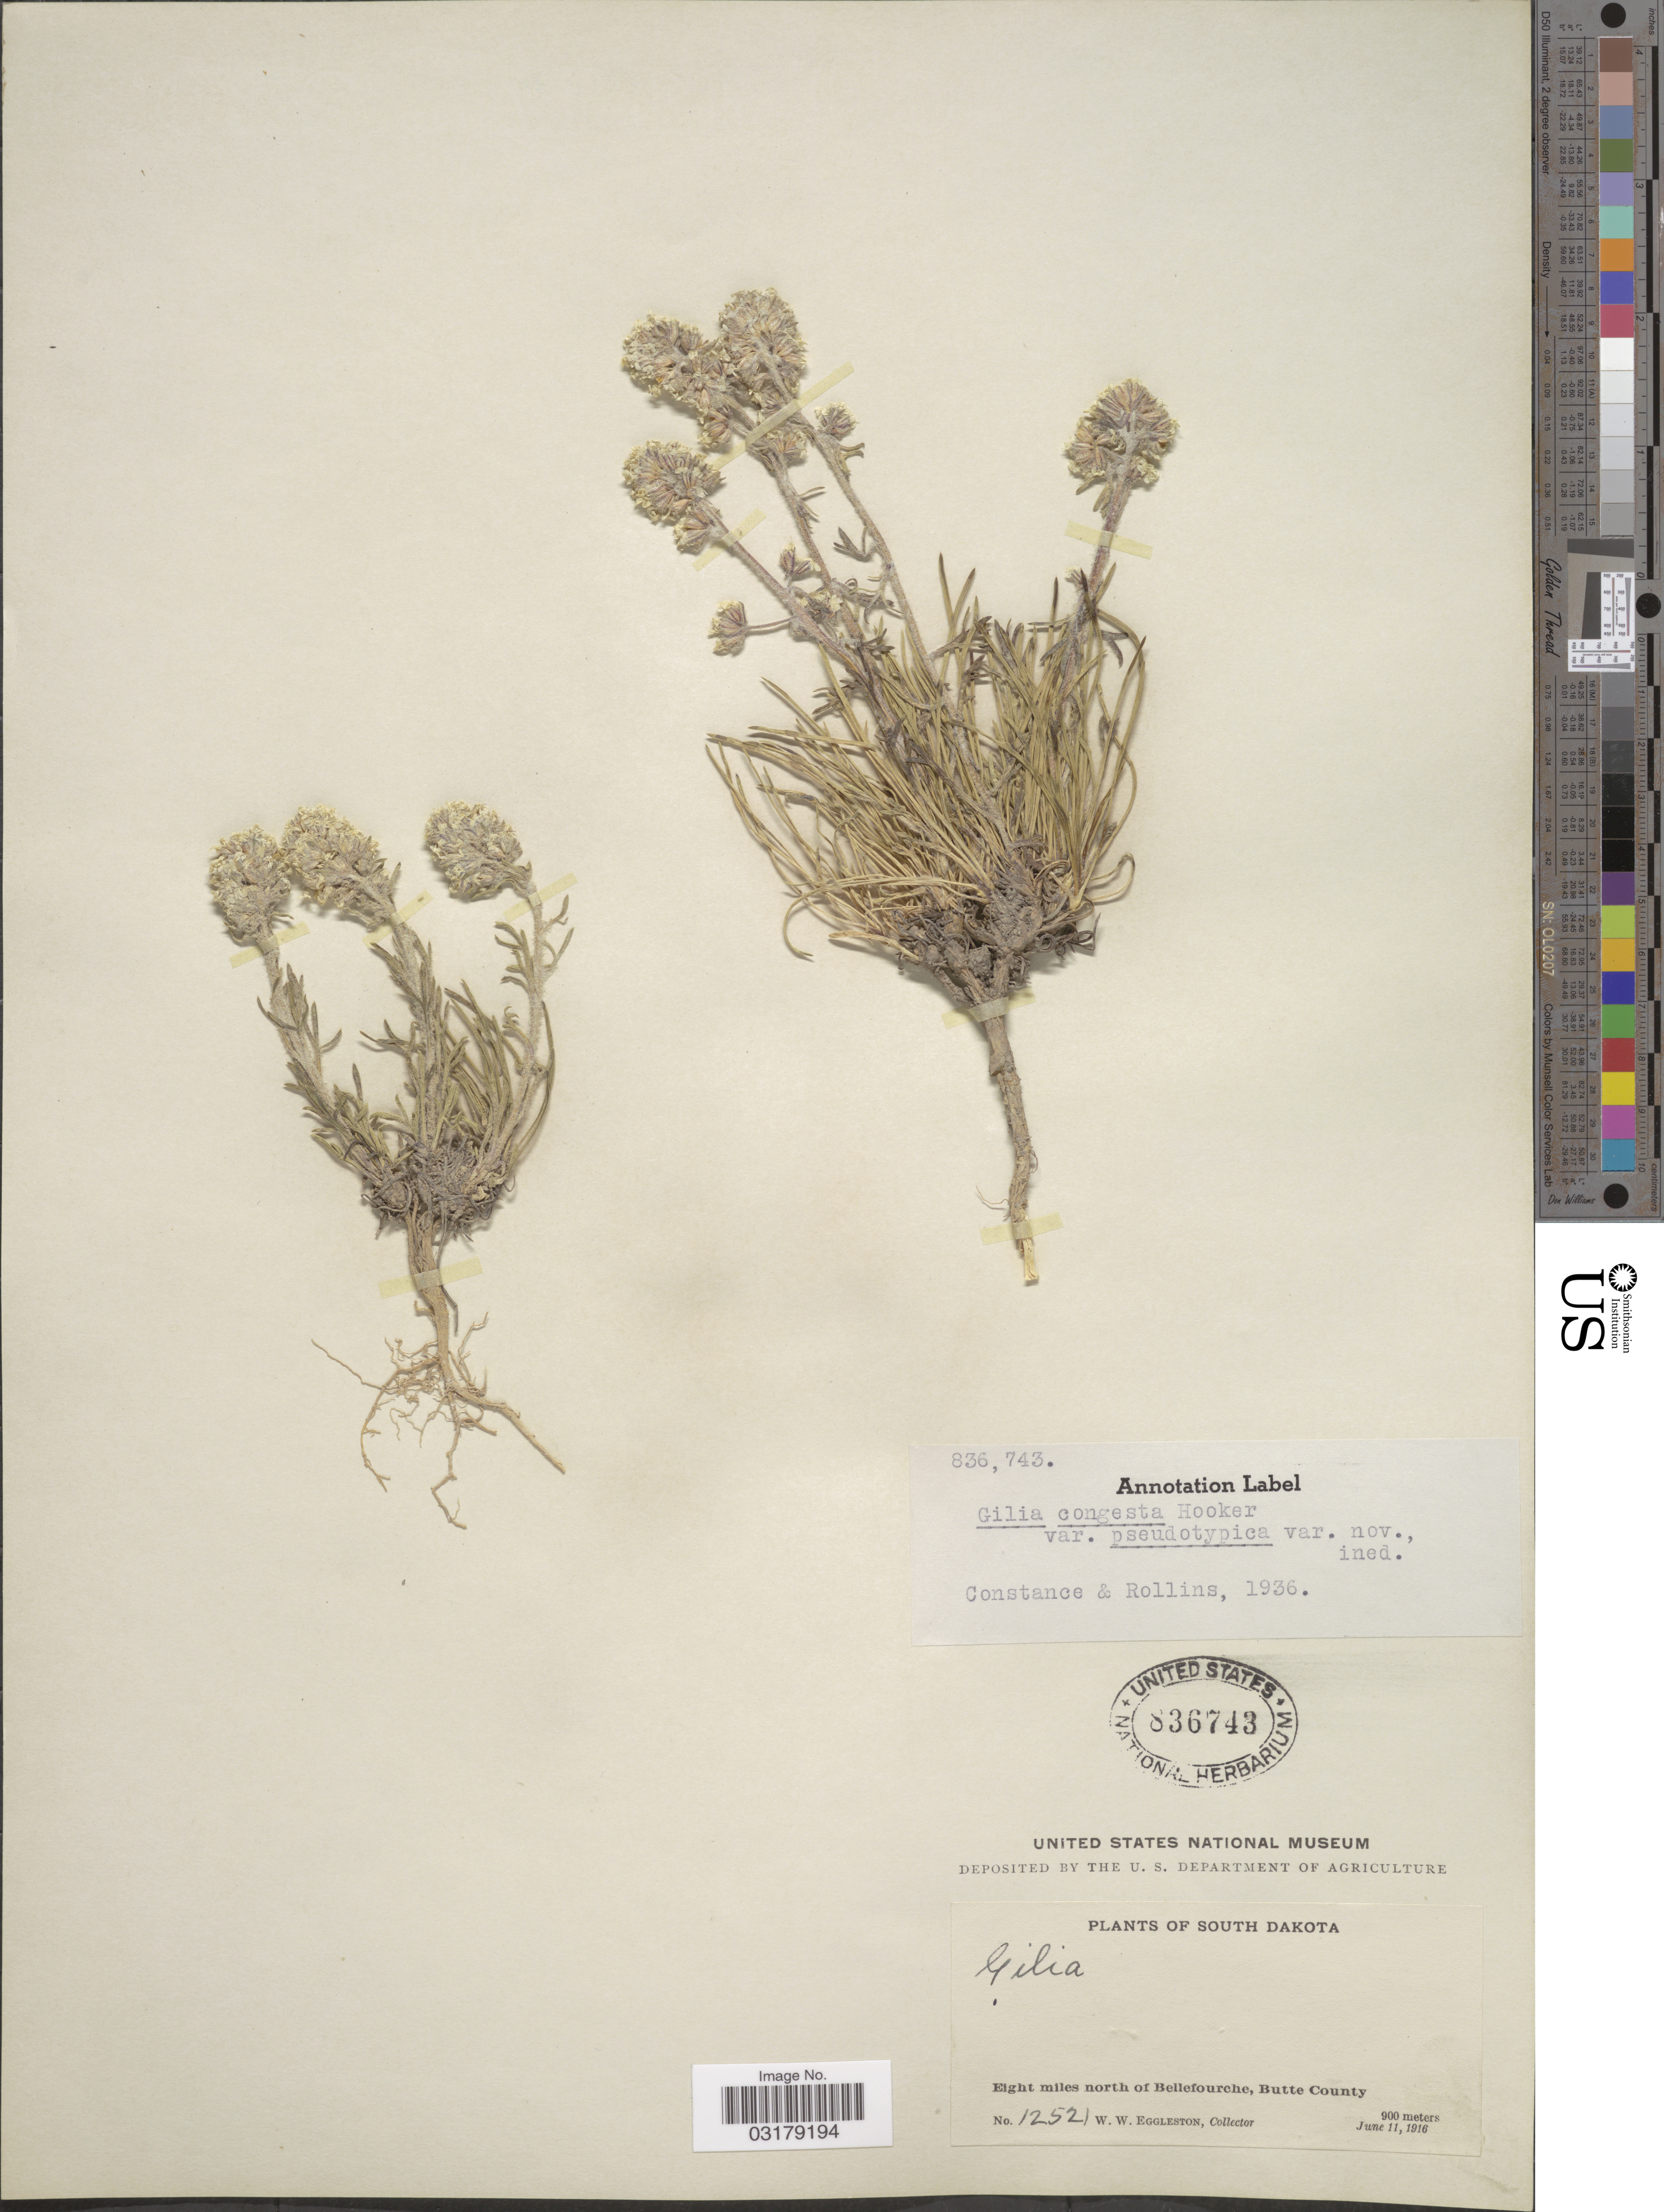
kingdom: Plantae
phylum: Tracheophyta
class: Magnoliopsida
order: Ericales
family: Polemoniaceae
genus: Ipomopsis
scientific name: Ipomopsis congesta subsp. pseudotypica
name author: (Constance & Rollins) A.G. Day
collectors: W. W. Eggleston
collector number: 12521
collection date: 1916-06-11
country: United States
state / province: South Dakota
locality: Eight miles north of Bellefourche, Butte County.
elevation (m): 900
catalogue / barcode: US 836743